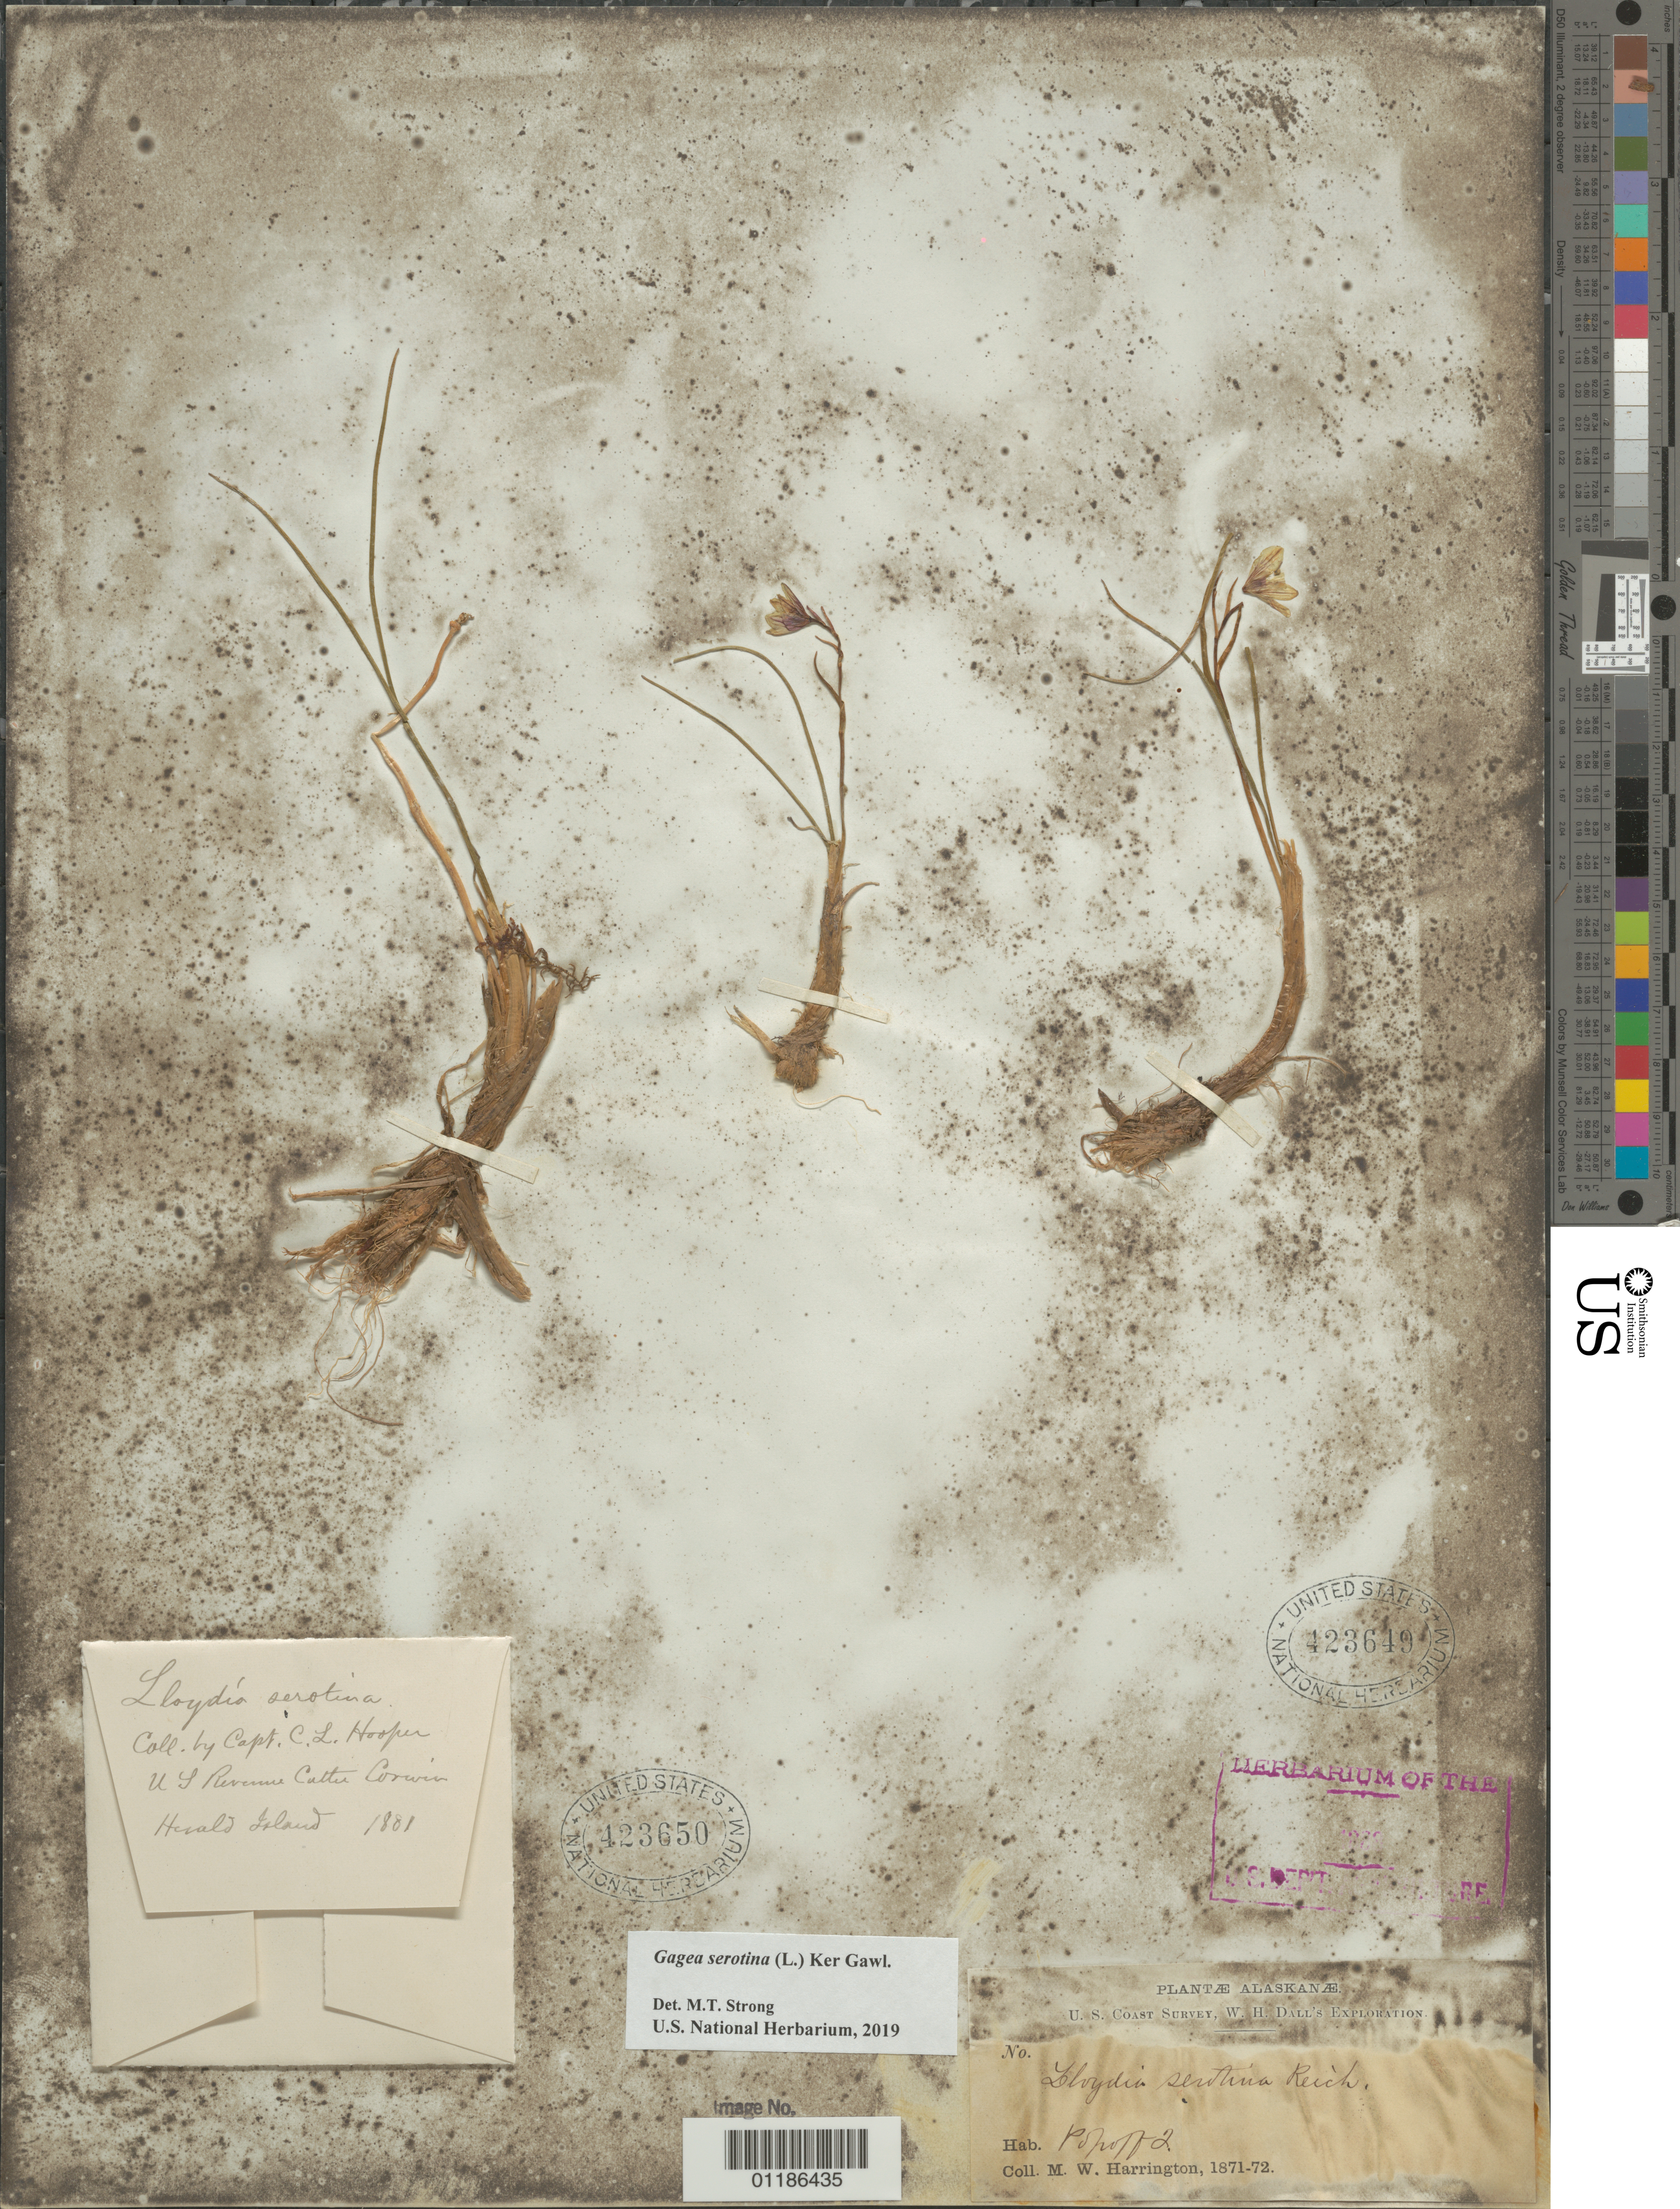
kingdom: Plantae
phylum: Tracheophyta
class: Liliopsida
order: Liliales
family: Liliaceae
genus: Gagea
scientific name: Gagea serotina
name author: (L.) Ker Gawl.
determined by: Strong, Mark T., (BOT), Smithsonian Institution - National Museum of Natural History (UNITED STATES)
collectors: M. W. Harrington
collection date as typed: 1871 to -- --- 1872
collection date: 1871/1872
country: United States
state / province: Alaska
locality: Popof Island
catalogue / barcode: US 423649